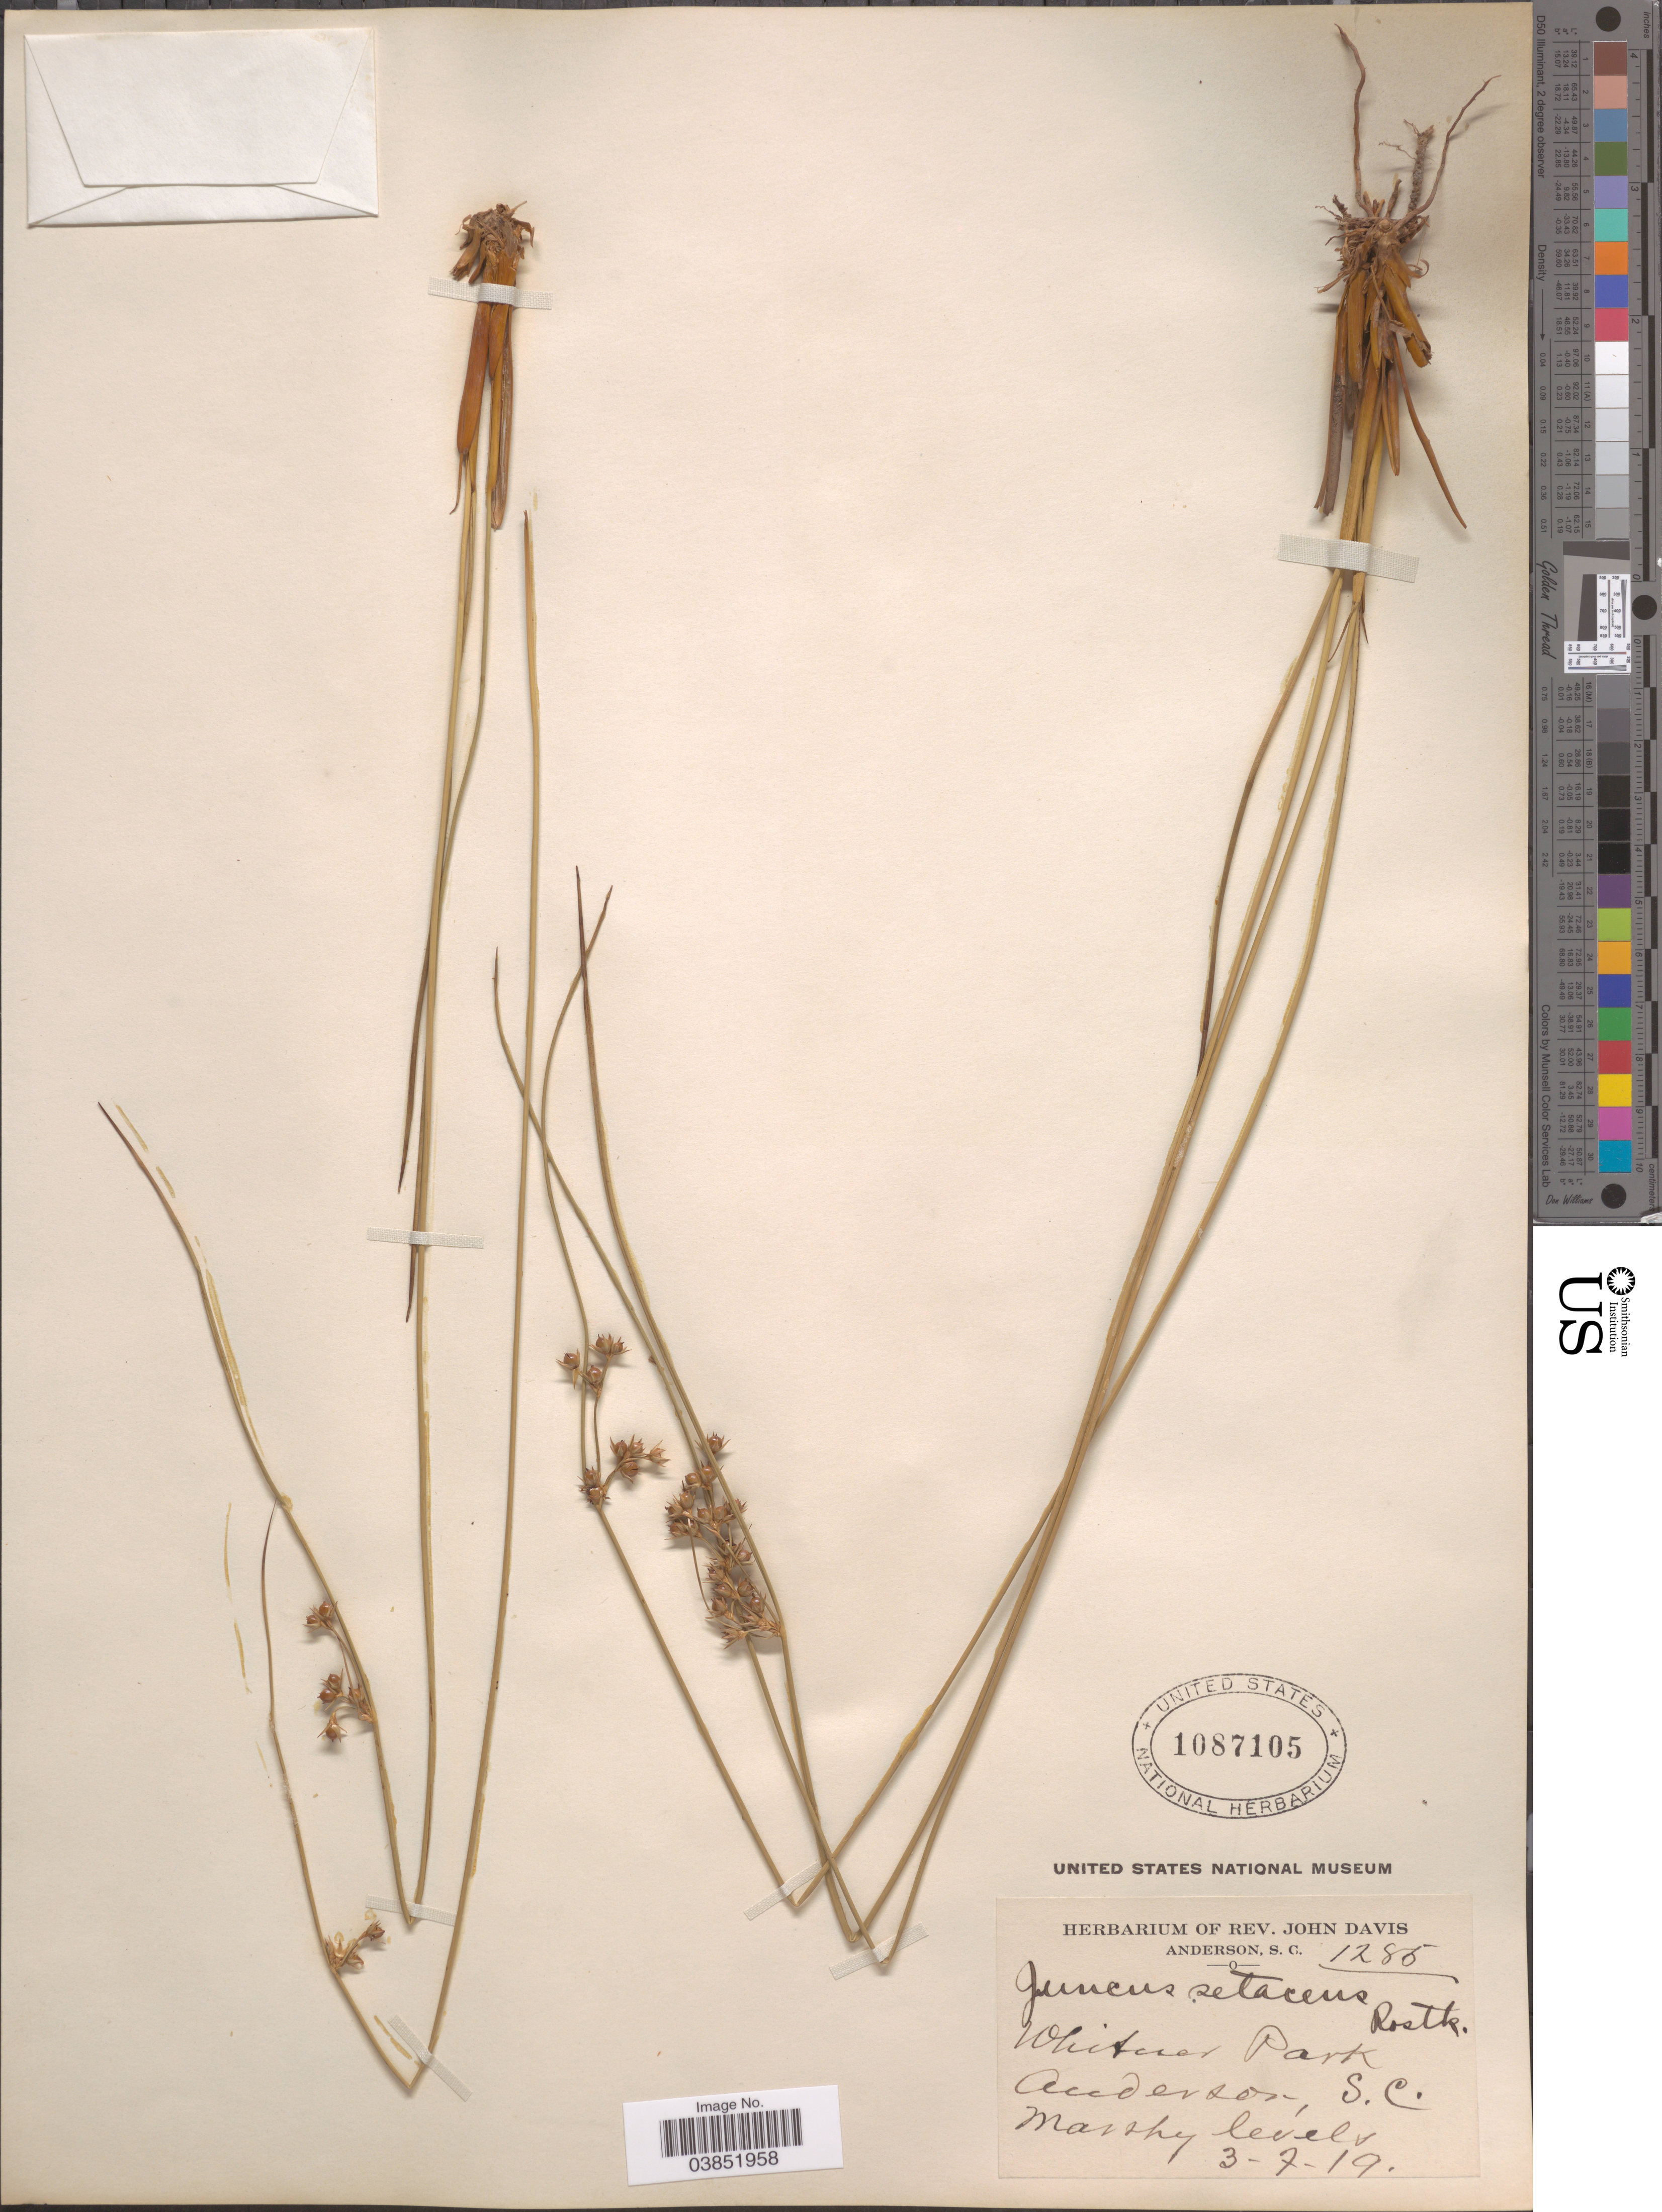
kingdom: Plantae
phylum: Tracheophyta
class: Liliopsida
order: Poales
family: Juncaceae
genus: Juncus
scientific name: Juncus coriaceus Mack.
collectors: ex herb. Rev. John Davis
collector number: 1285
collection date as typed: Transcribed d/m/y: 7/3/19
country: United States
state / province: South Carolina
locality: Whitner Park. Anderson.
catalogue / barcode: US 1087105